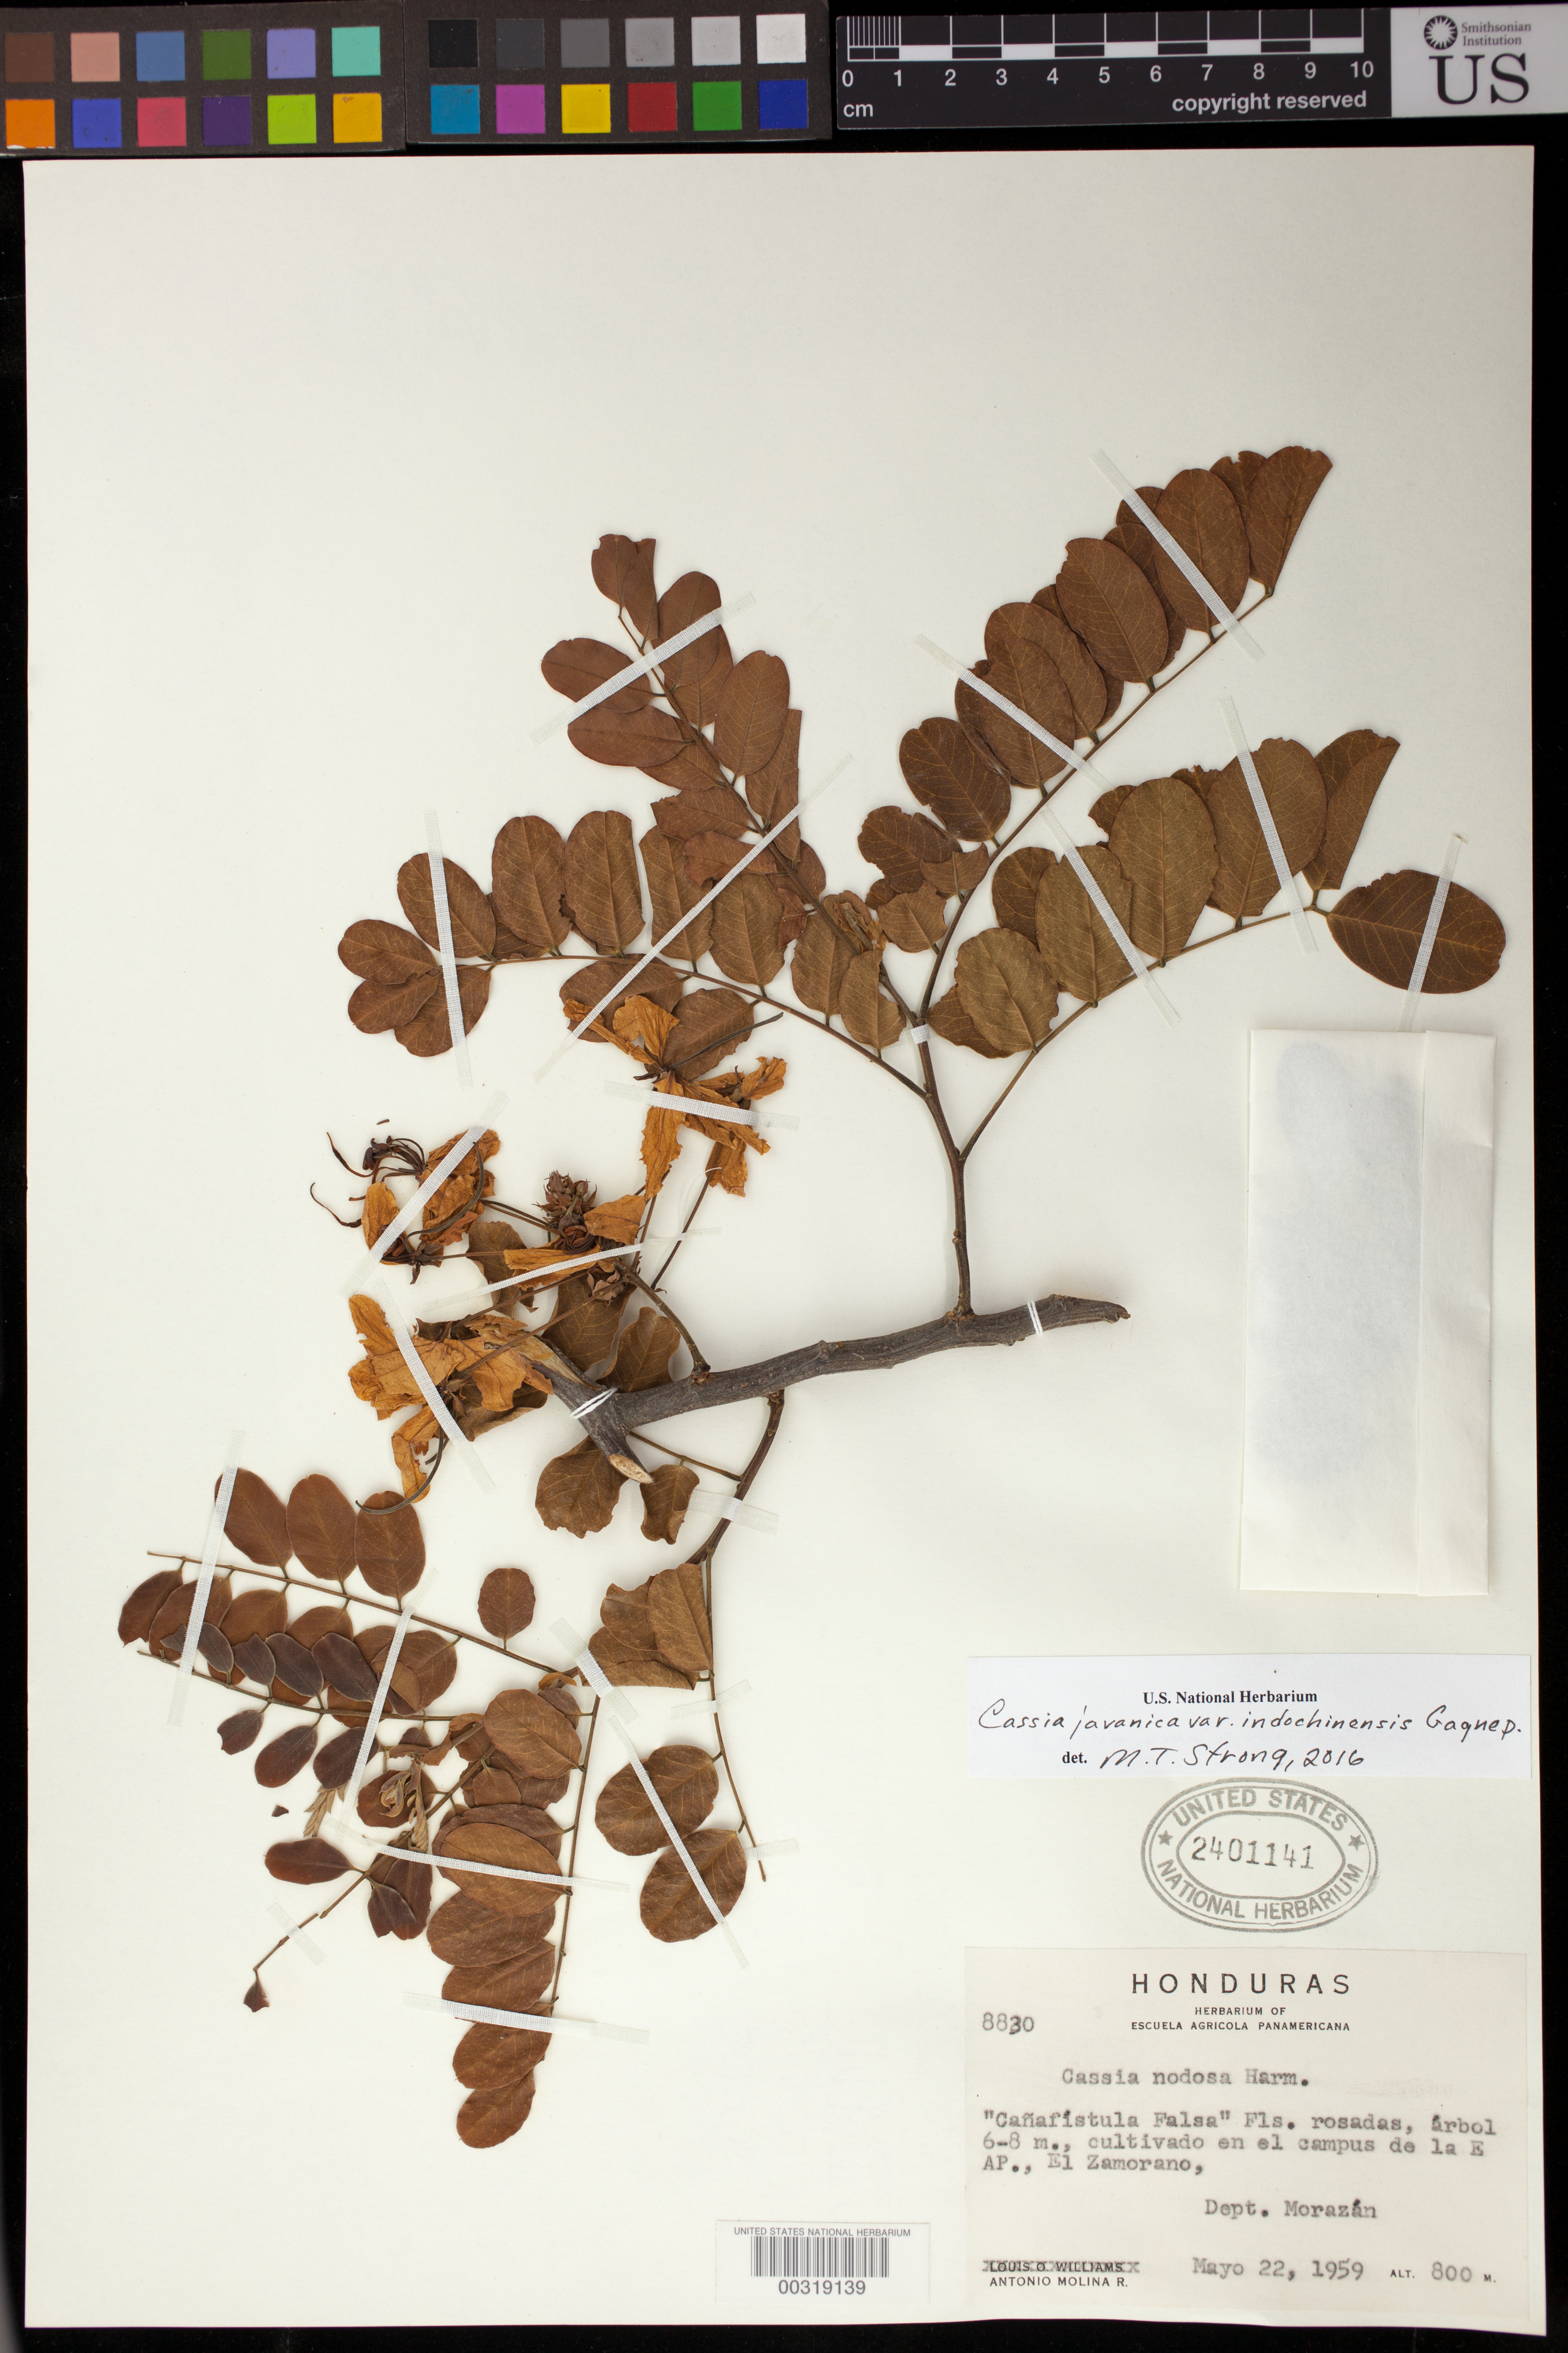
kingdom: Plantae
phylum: Tracheophyta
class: Magnoliopsida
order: Fabales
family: Fabaceae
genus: Cassia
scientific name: Cassia javanica var. indochinensis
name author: Gagnep.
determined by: Strong, M. T., (US), Smithsonian Institution - National Museum of Natural History (UNITED STATES)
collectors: A. Molina R.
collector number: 8830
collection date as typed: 22 May 1959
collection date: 1959-05-22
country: Honduras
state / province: Fco. Morazán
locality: On the campus of the EAP, El Zamorano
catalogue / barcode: US 2401141